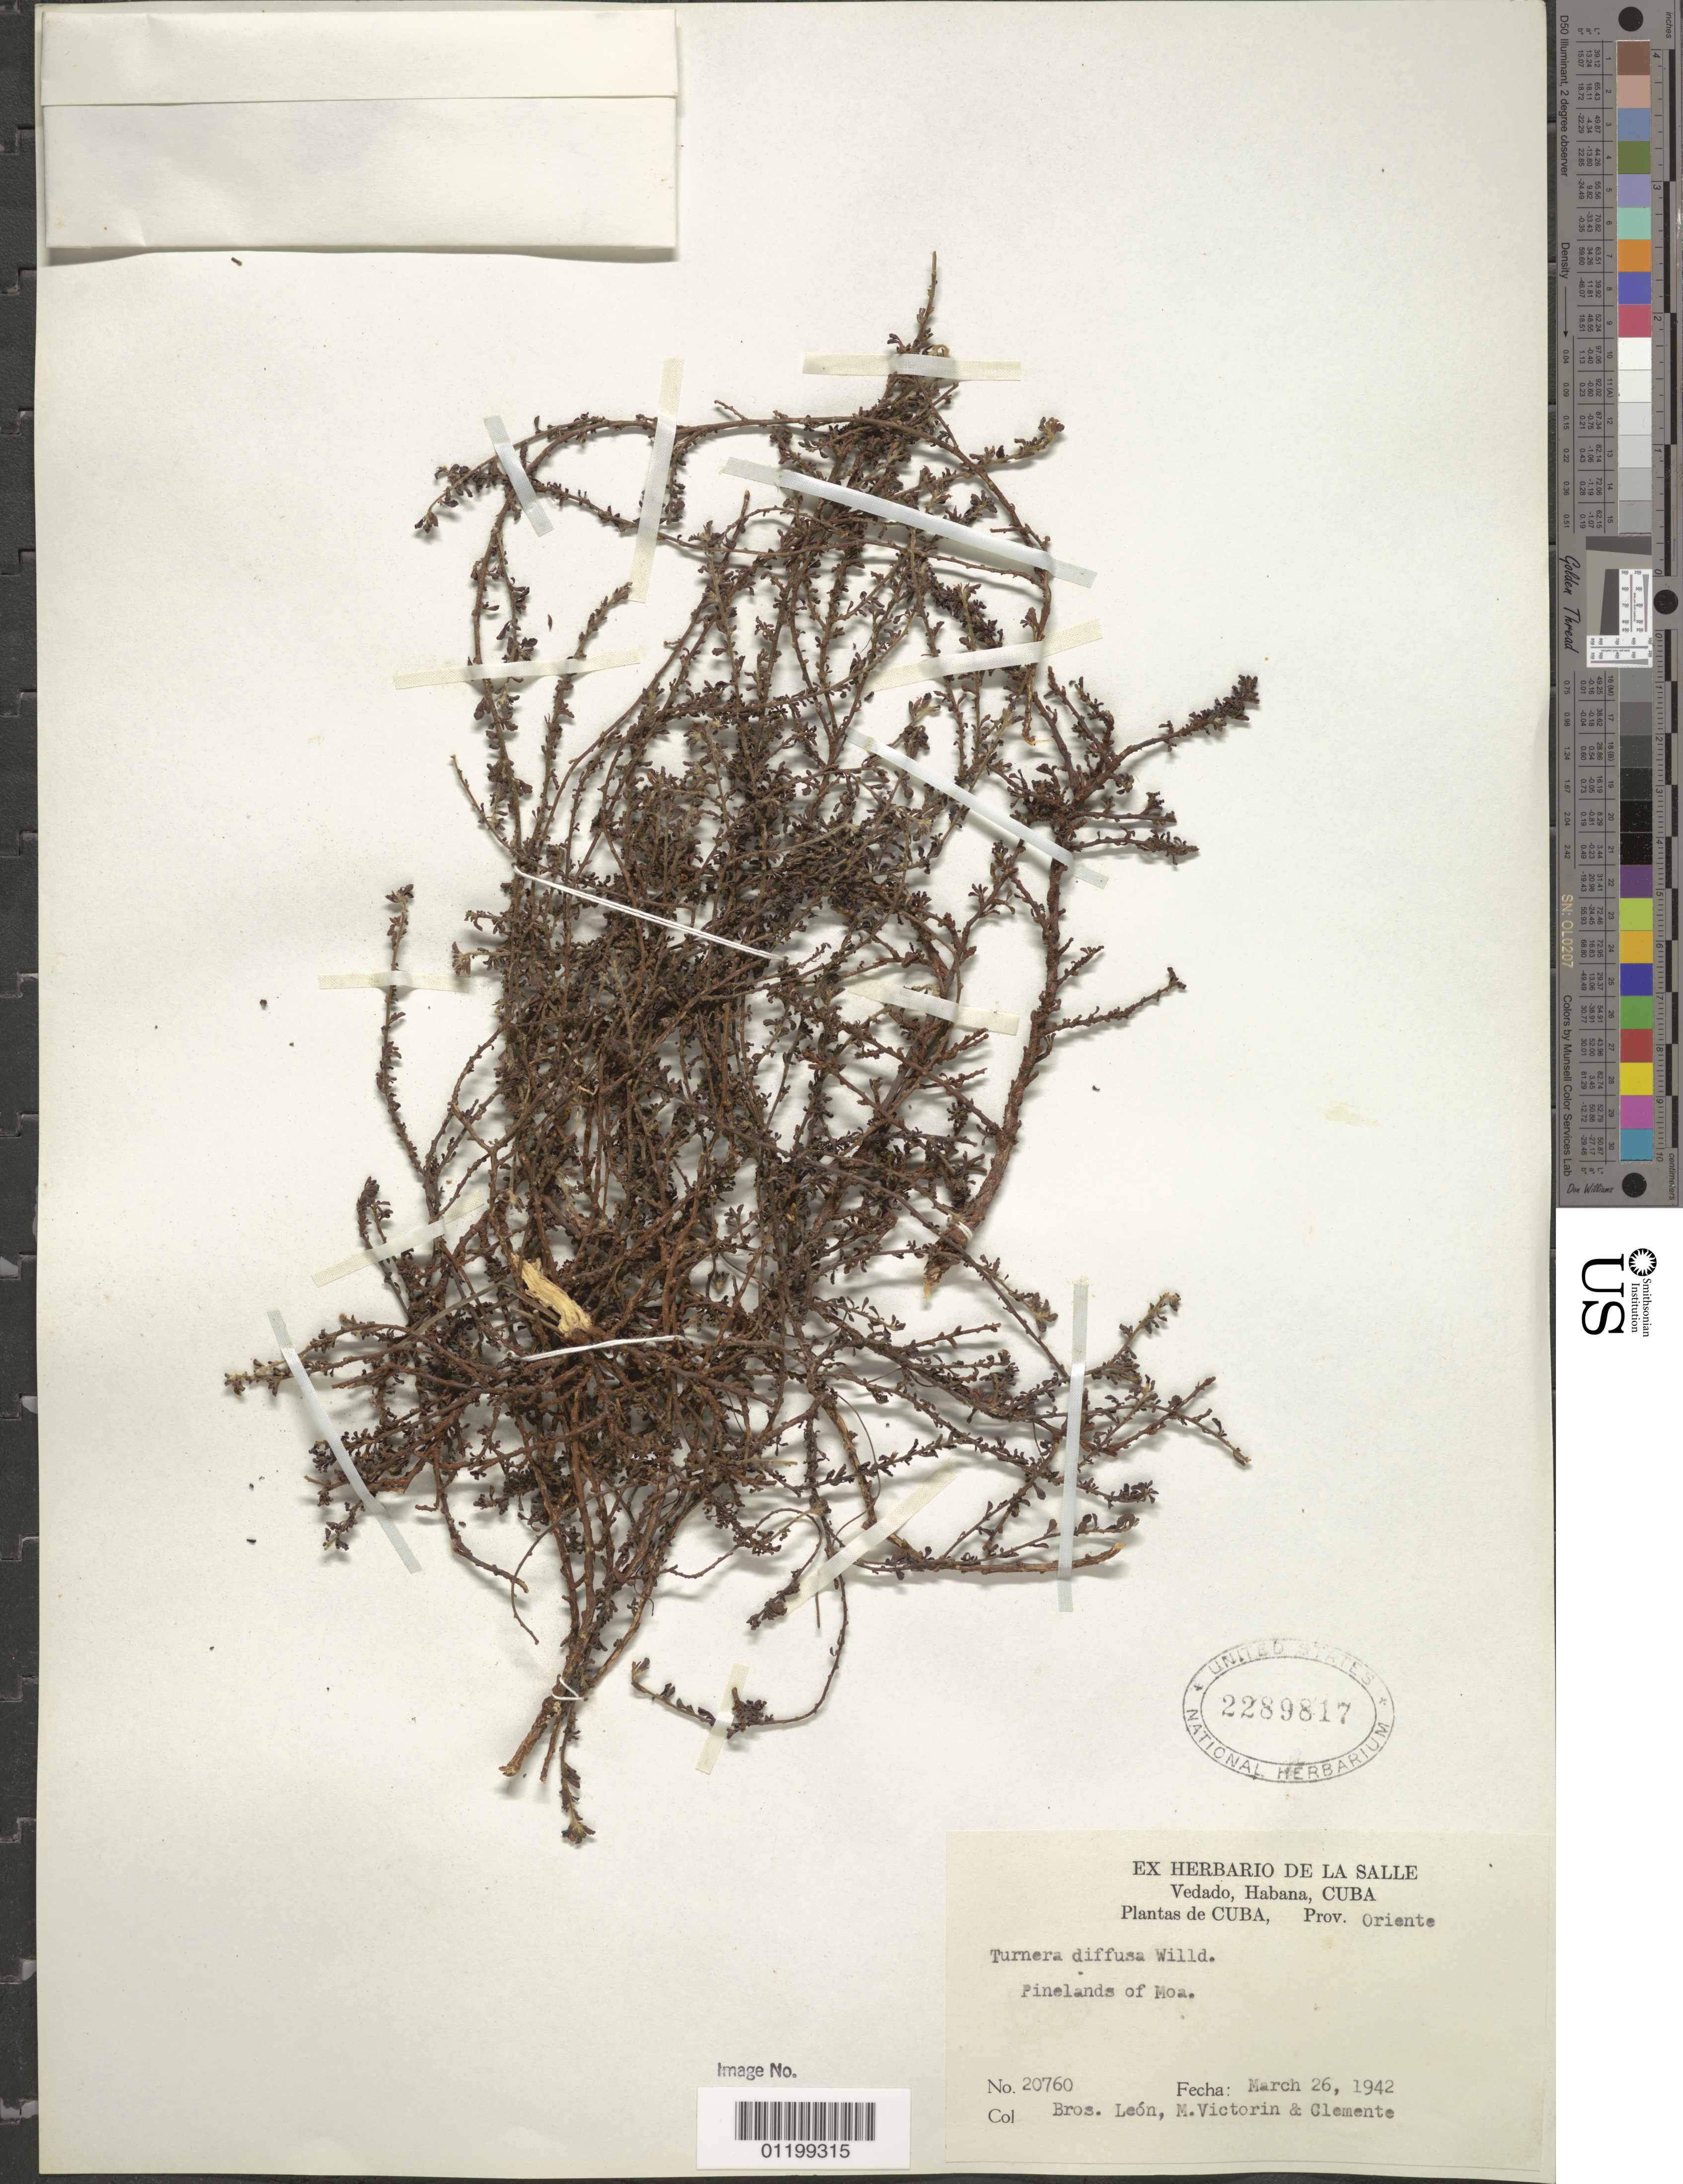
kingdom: Plantae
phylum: Tracheophyta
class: Magnoliopsida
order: Malpighiales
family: Turneraceae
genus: Turnera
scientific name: Turnera diffusa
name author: Willd. ex Schult.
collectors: Bro. León & F. Victorin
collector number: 20760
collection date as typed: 26 Mar 1942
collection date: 1942-03-26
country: Cuba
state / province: Holguín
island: Cuba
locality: Pinelands of Moa [Oriente]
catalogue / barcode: US 2289817